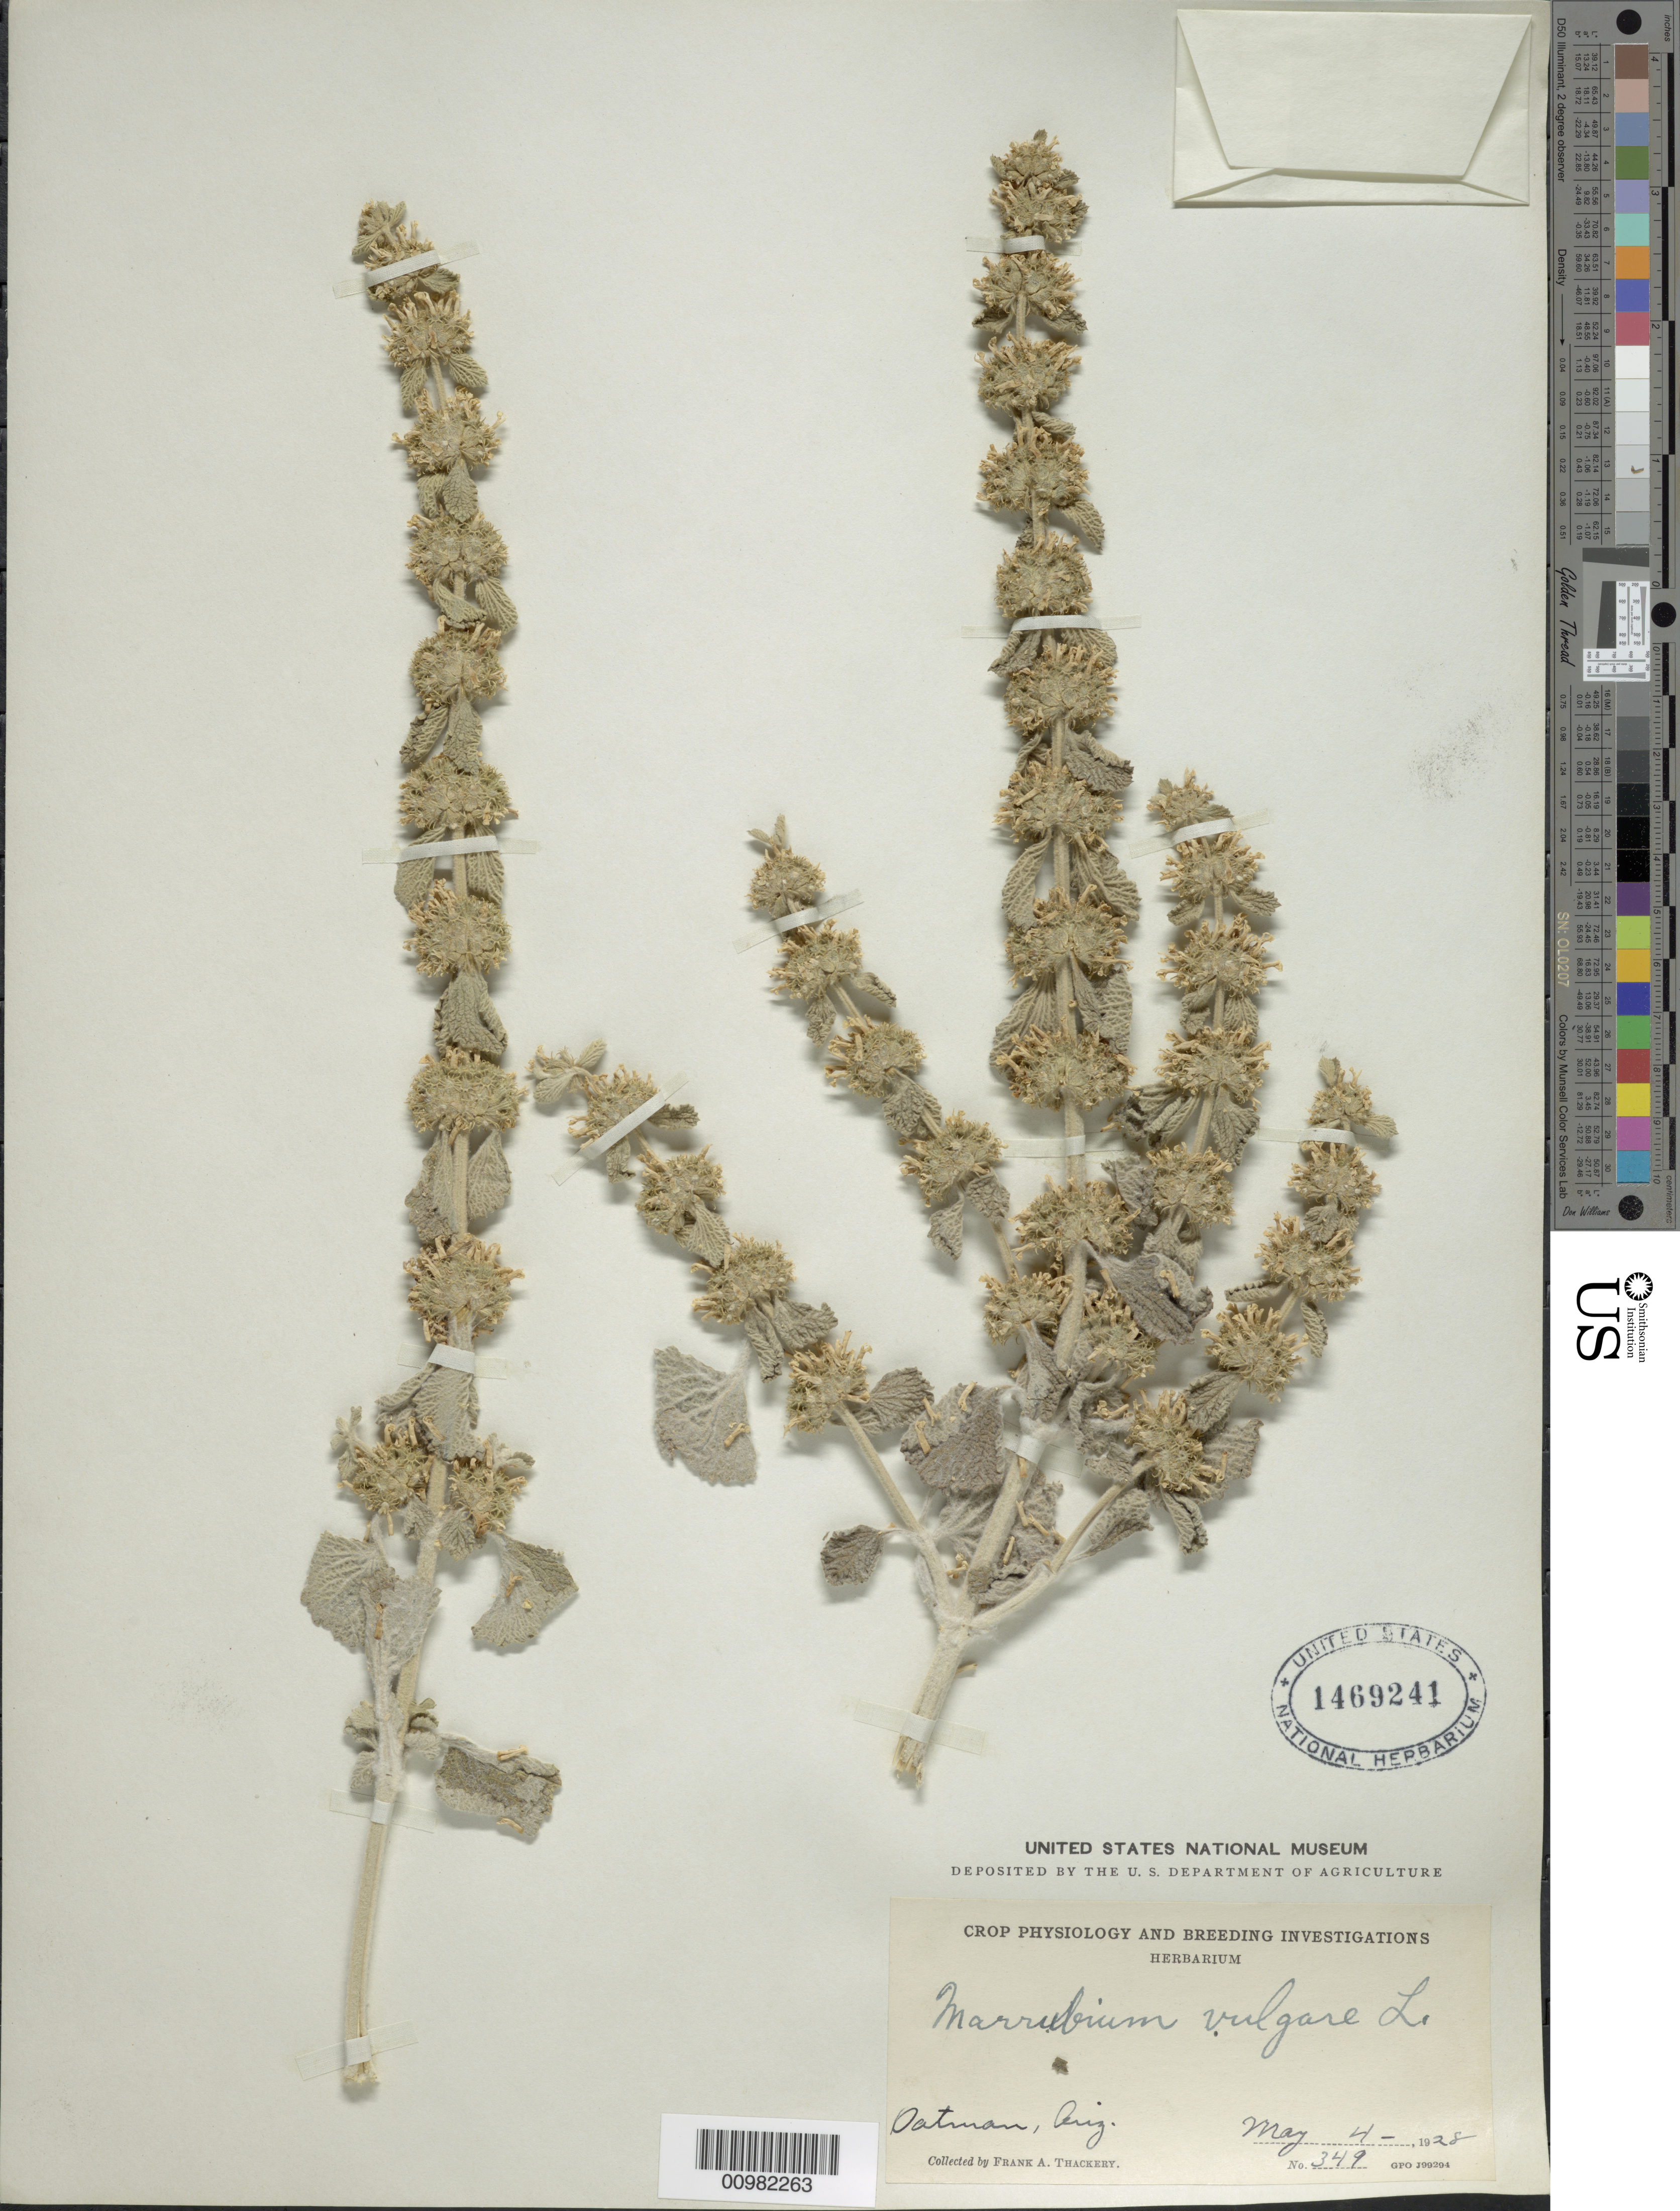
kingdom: Plantae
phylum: Tracheophyta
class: Magnoliopsida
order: Lamiales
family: Lamiaceae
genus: Marrubium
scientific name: Marrubium vulgare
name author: L.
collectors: F. Thackery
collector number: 349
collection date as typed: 04 May 1928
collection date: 1928-05-04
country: United States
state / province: Arizona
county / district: Mohave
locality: Oatman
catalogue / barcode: US 1469241